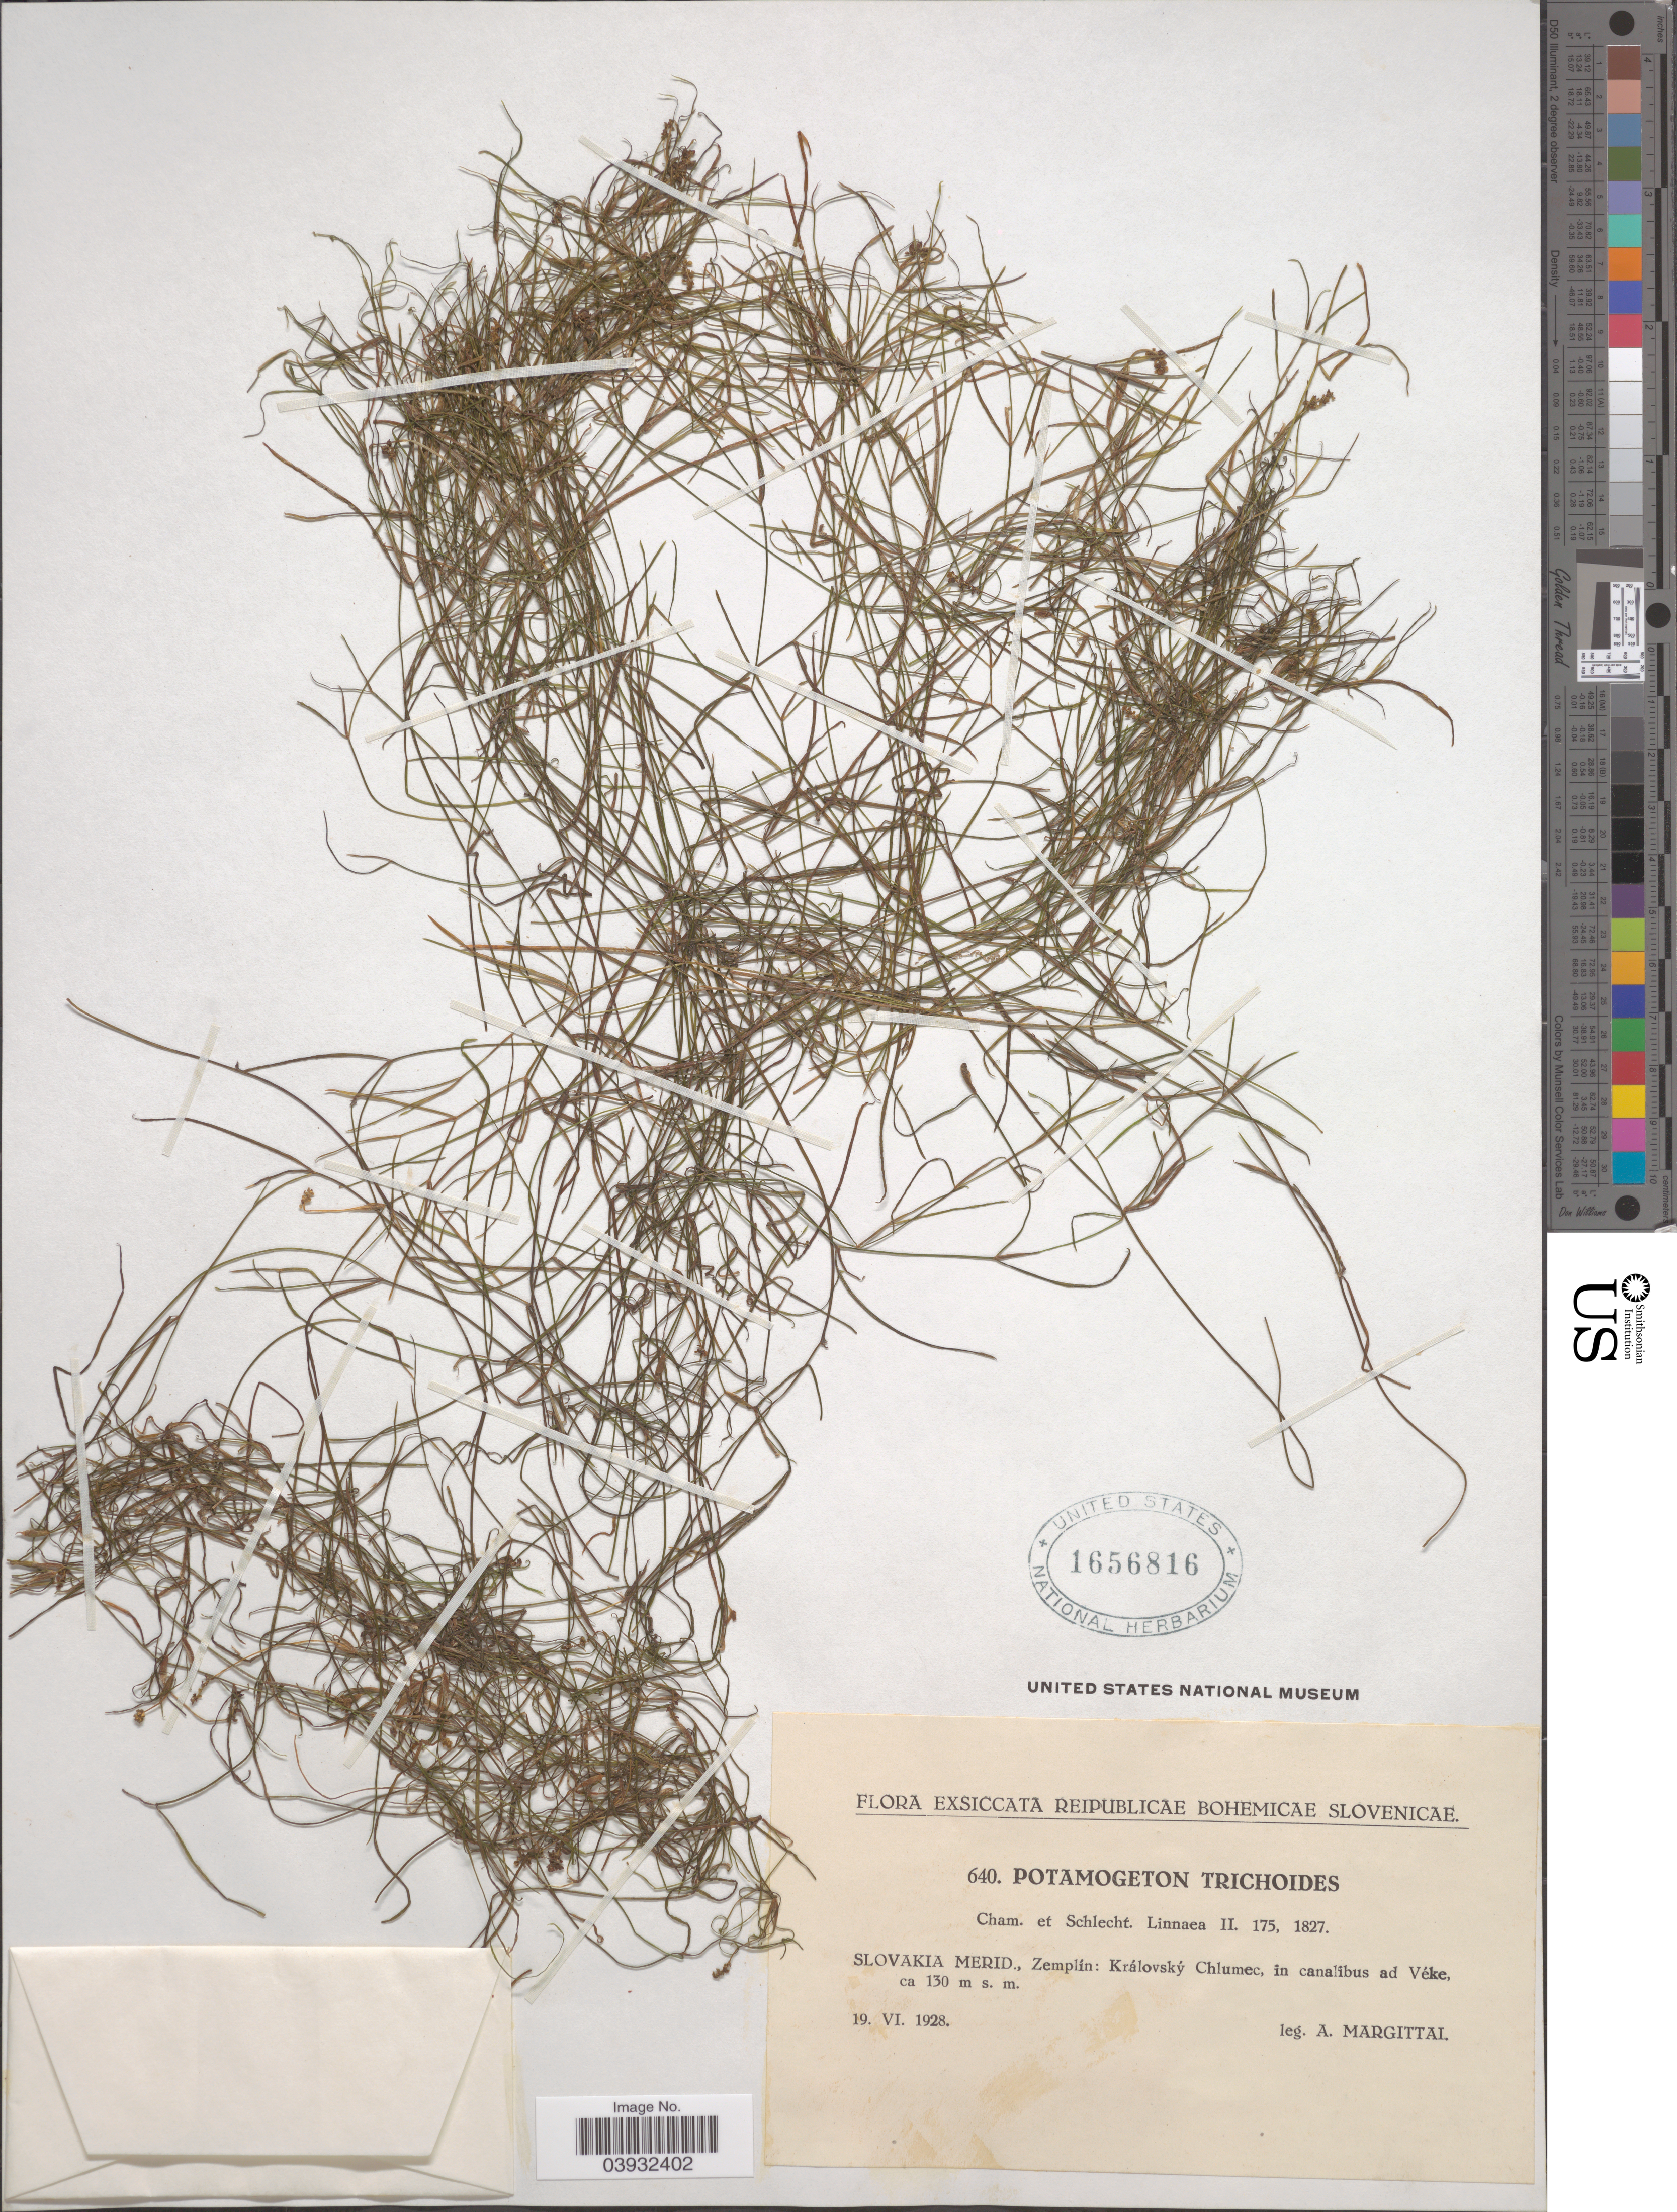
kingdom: Plantae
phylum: Tracheophyta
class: Liliopsida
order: Alismatales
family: Potamogetonaceae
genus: Potamogeton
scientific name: Potamogeton trichoides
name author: Cham. & Schltdl.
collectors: A. Margittai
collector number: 640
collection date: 1928-06-19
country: Slovakia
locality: Reipublicae Bohemicae Slovenicae. Slavakia Merid., Zemplín: Královský Chlumec, in canalibus ad Véke.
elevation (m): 130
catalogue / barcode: US 1656816